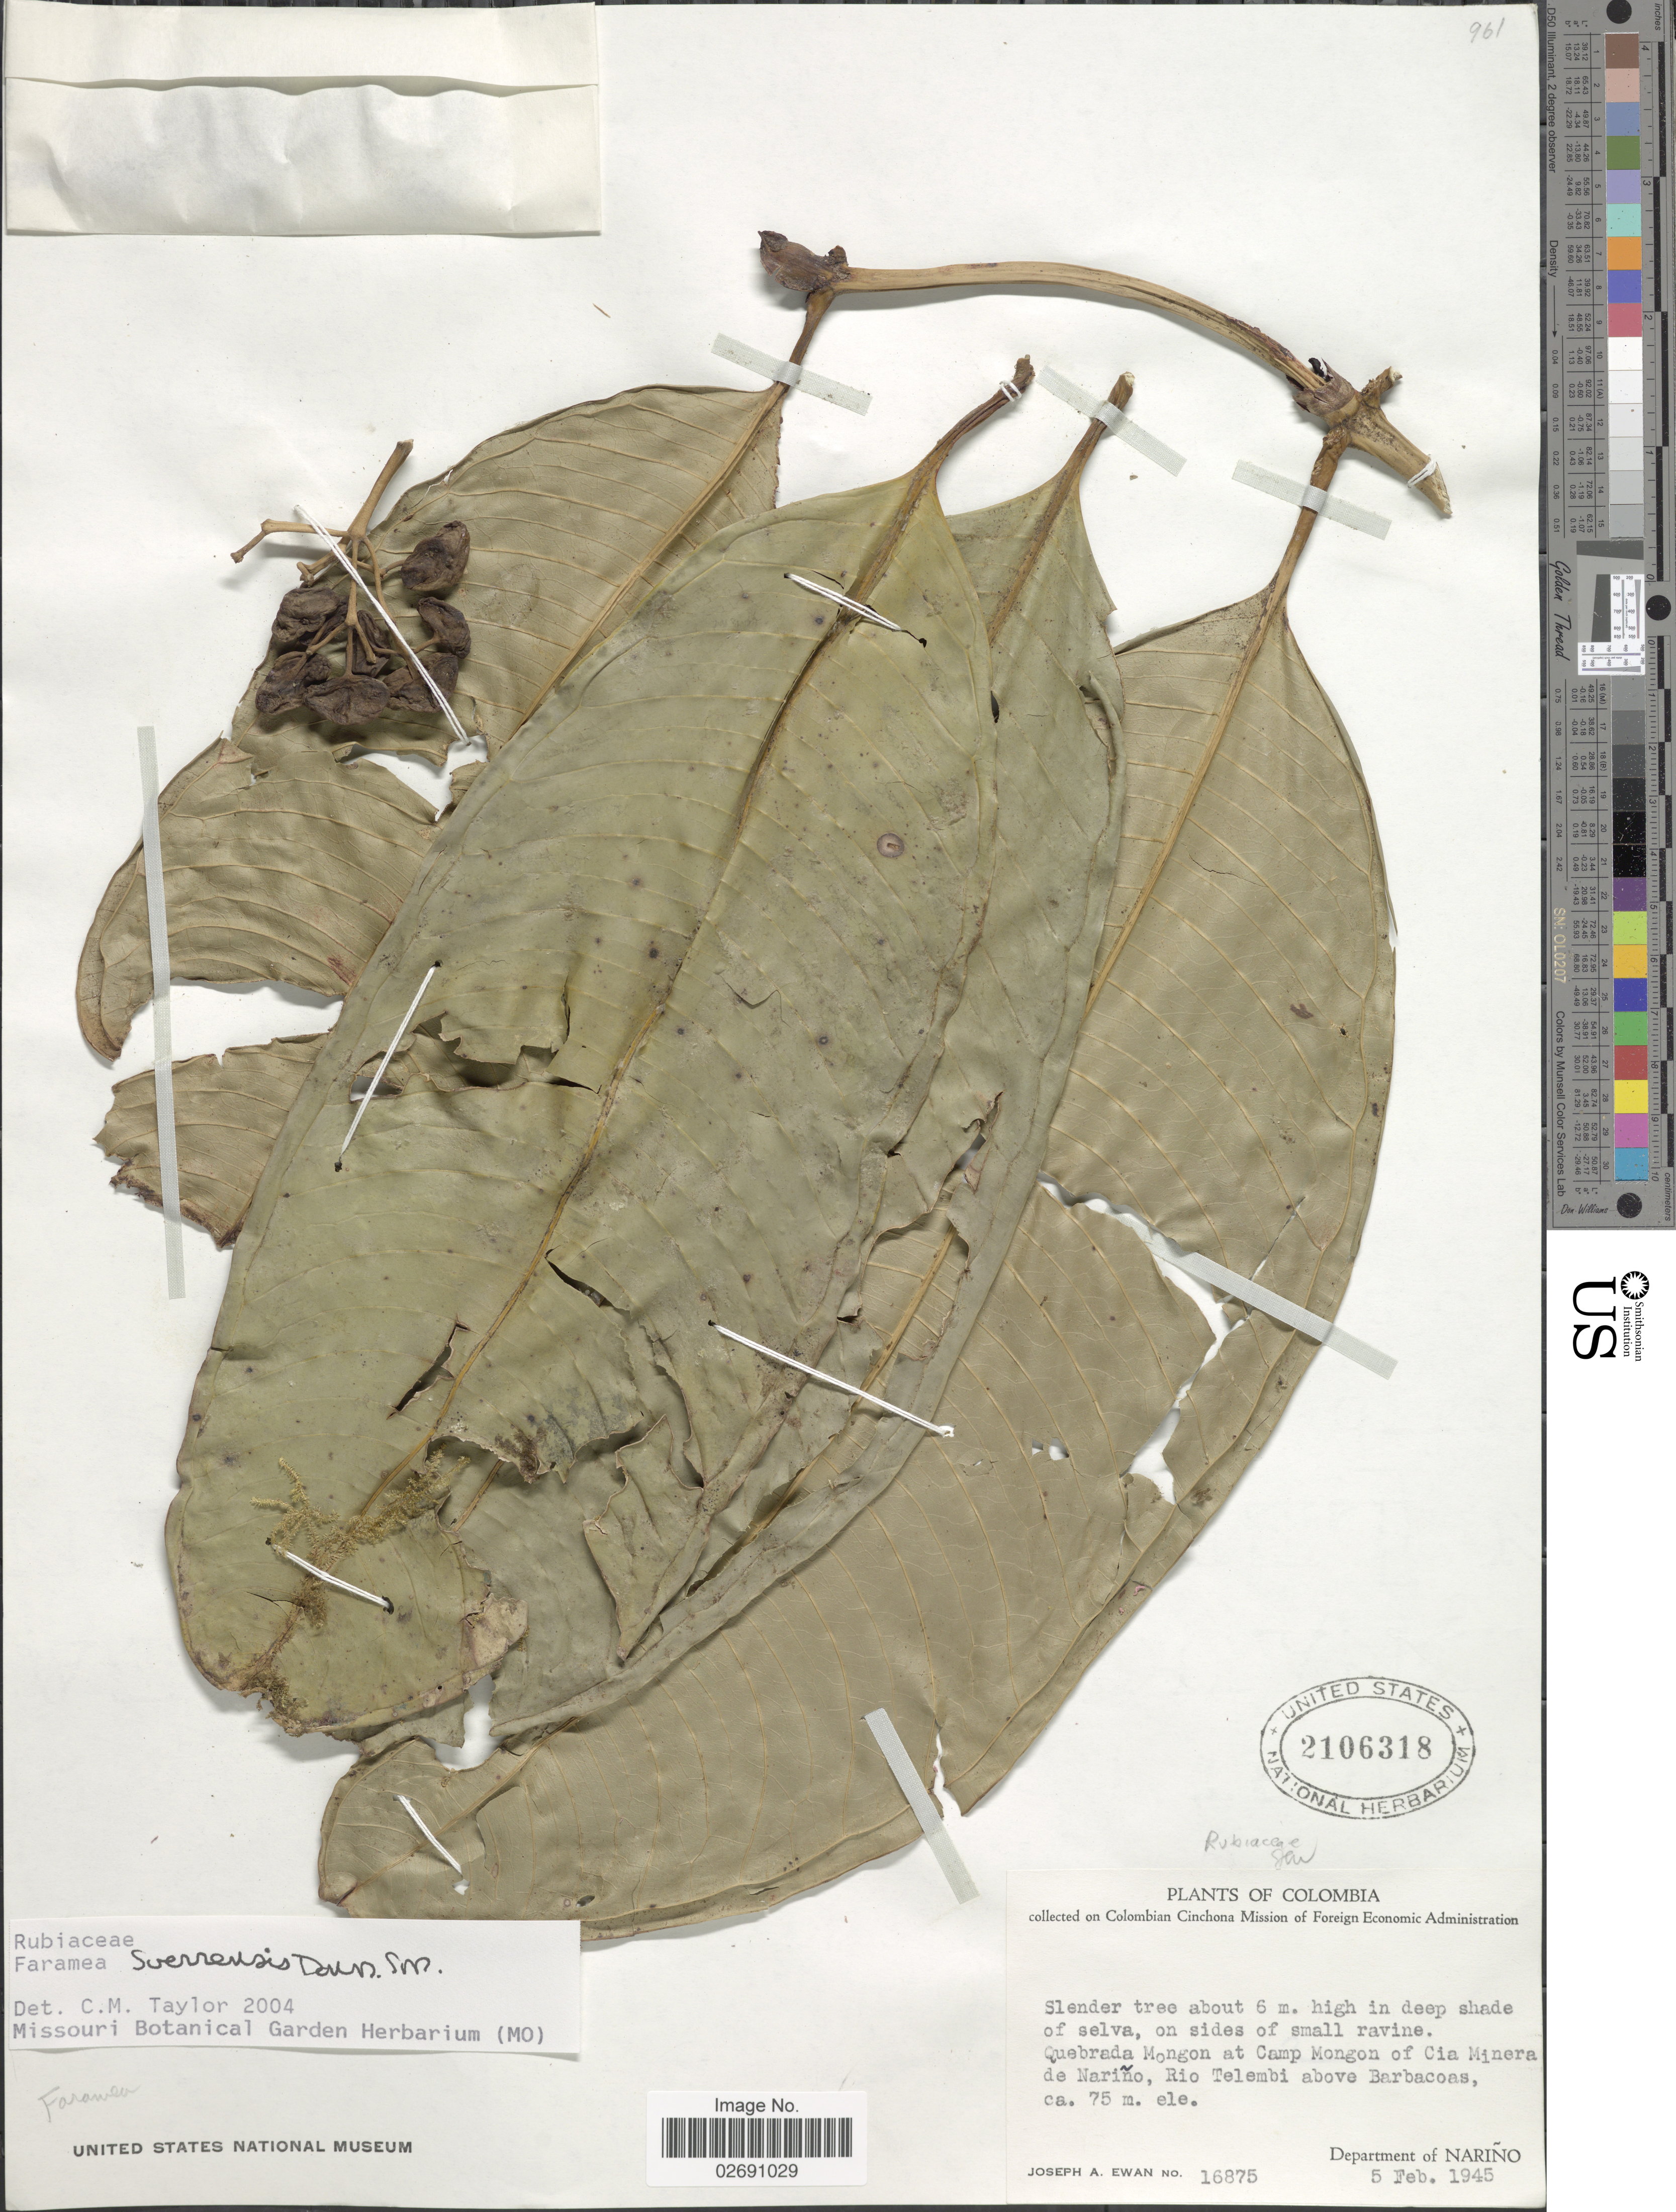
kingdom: Plantae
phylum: Tracheophyta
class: Magnoliopsida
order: Gentianales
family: Rubiaceae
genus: Faramea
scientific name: Faramea suerrensis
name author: (Donn. Sm.) Donn. Sm.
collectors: J. A. Ewan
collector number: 16875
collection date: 1945-02-05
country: Colombia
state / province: Nariño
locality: On sides of small ravine, Quebrada Mongon at Camp Mongon of Cia Minera de Narino, Rio Telembi abvoe Barbacoas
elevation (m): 75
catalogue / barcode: US 2106318